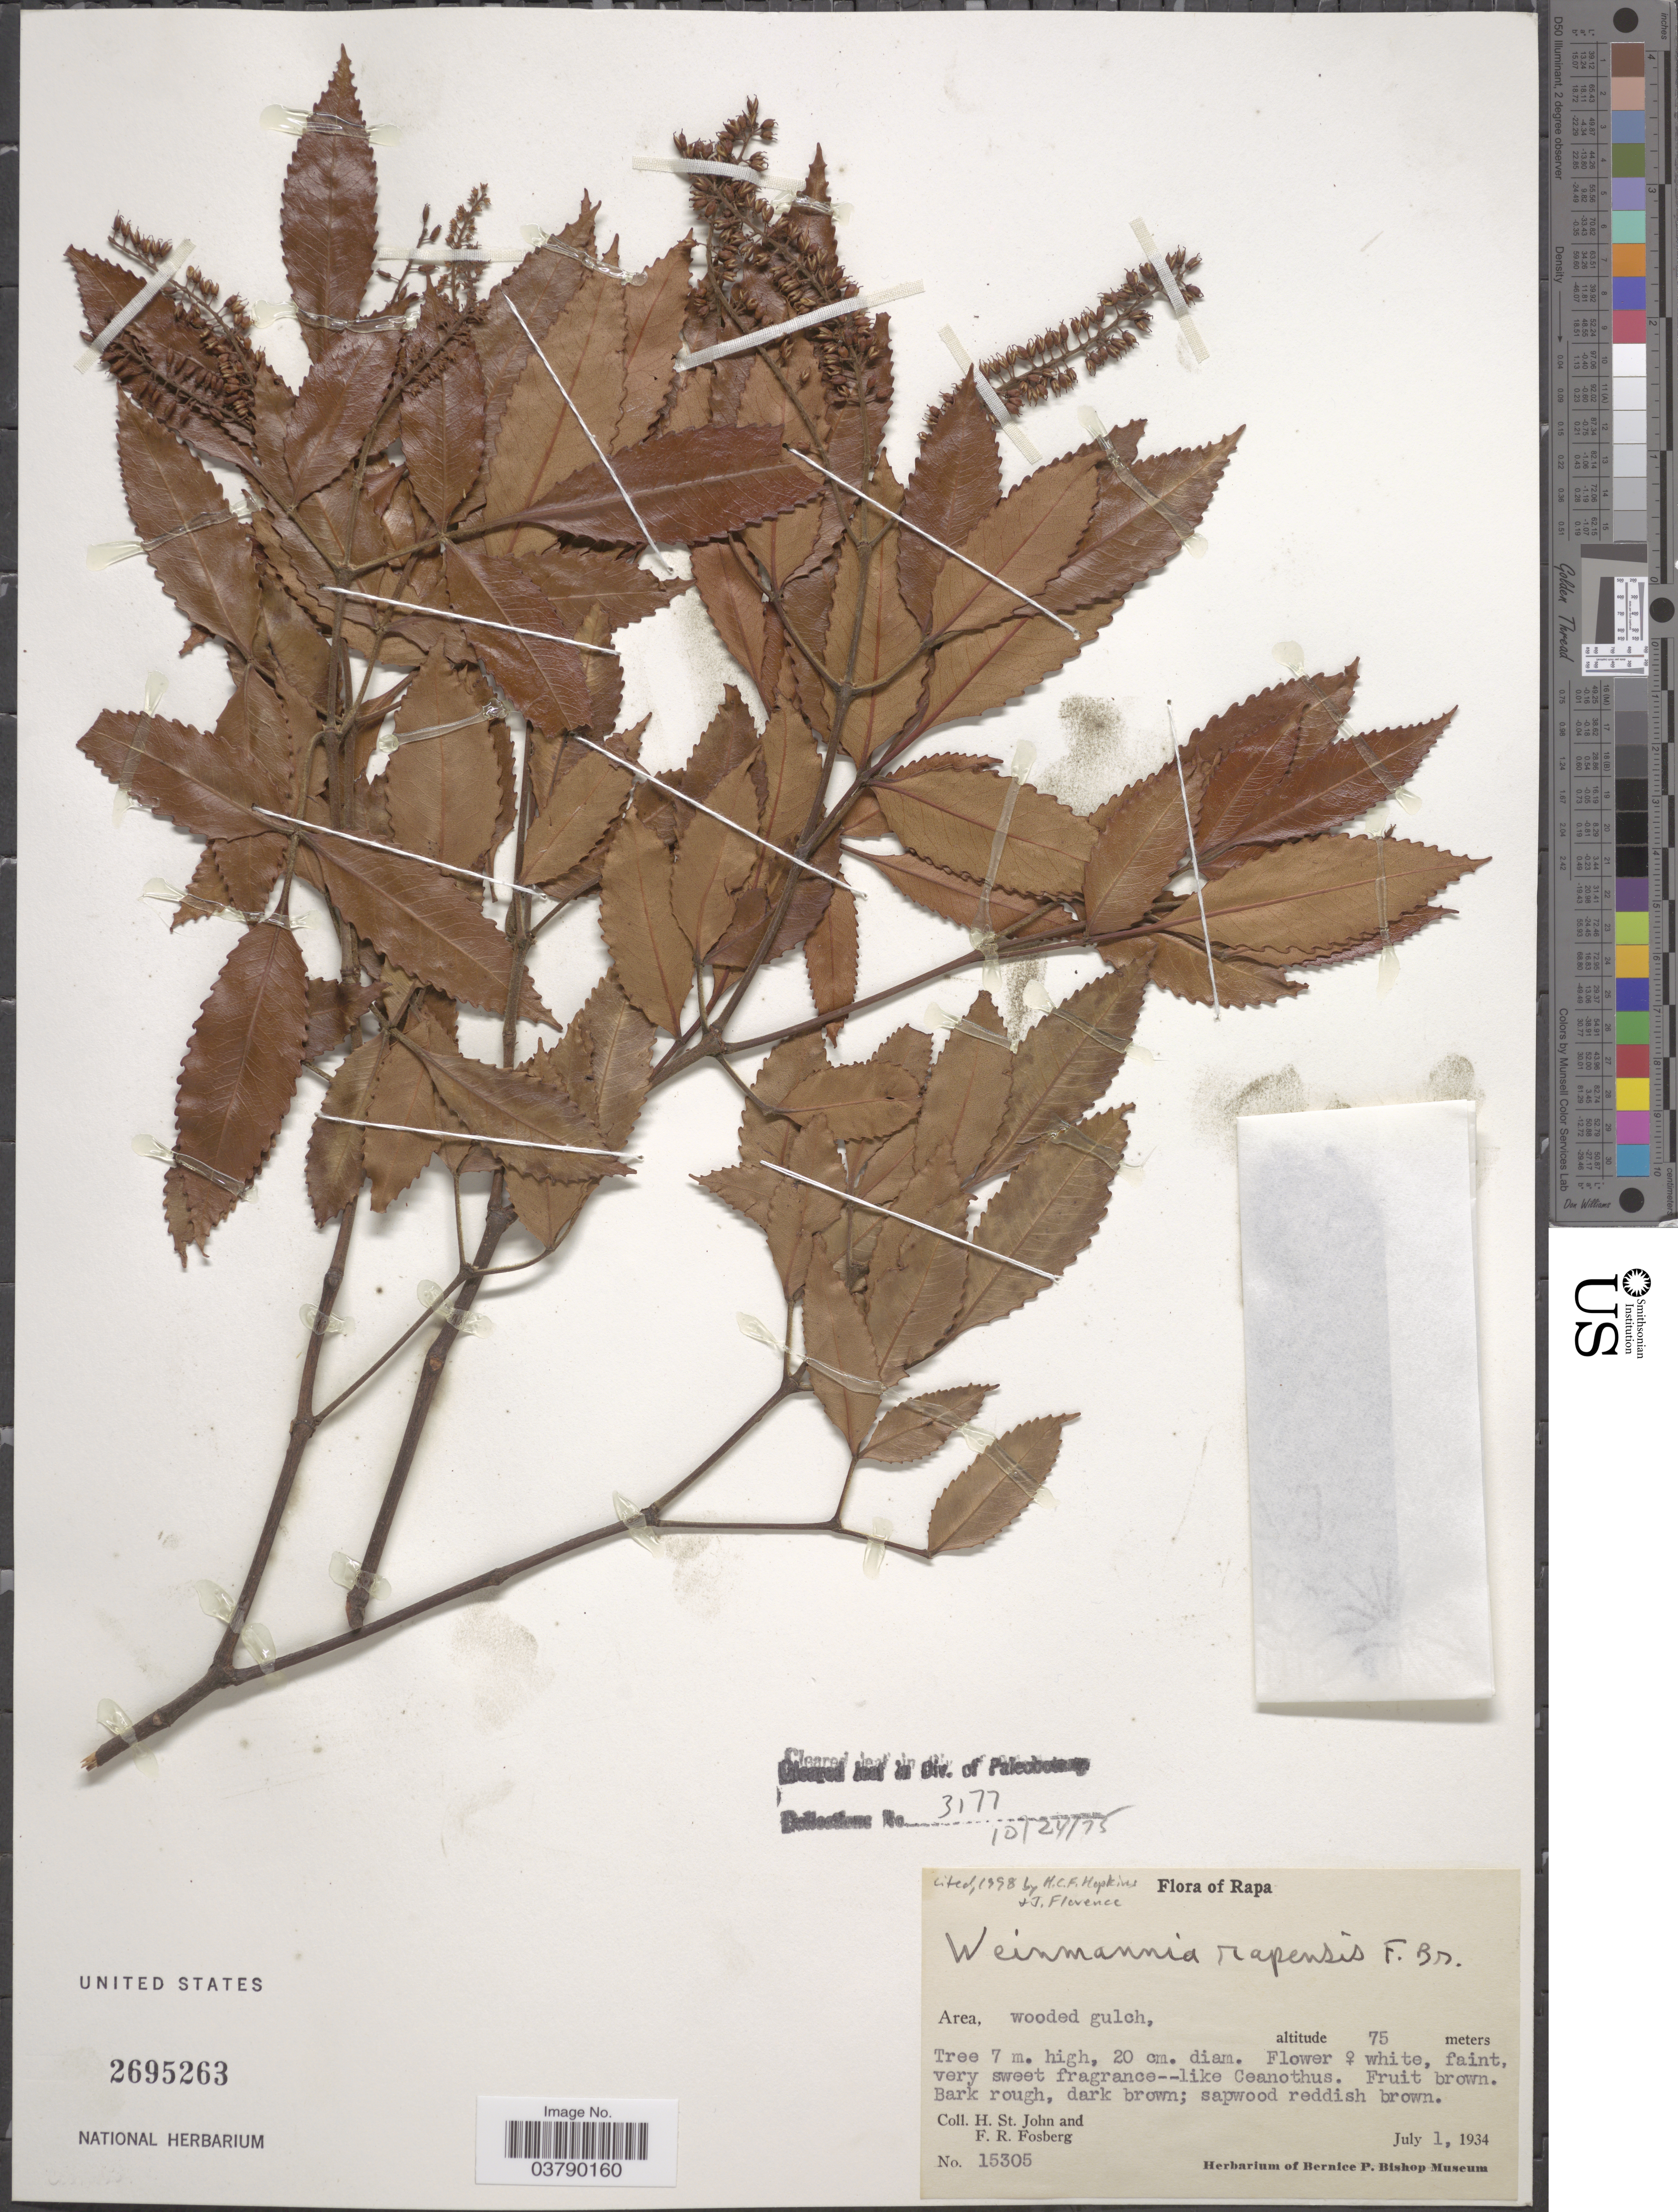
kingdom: Plantae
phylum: Tracheophyta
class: Magnoliopsida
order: Oxalidales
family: Cunoniaceae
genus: Pterophylla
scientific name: Pterophylla rapensis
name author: (R. Br.) Pillon & H.C. Hopkins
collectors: H. St. John & F. R. Fosberg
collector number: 15305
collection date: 1934-07-01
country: French Polynesia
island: Rapa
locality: Rapa.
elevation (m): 75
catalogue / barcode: US 2695263